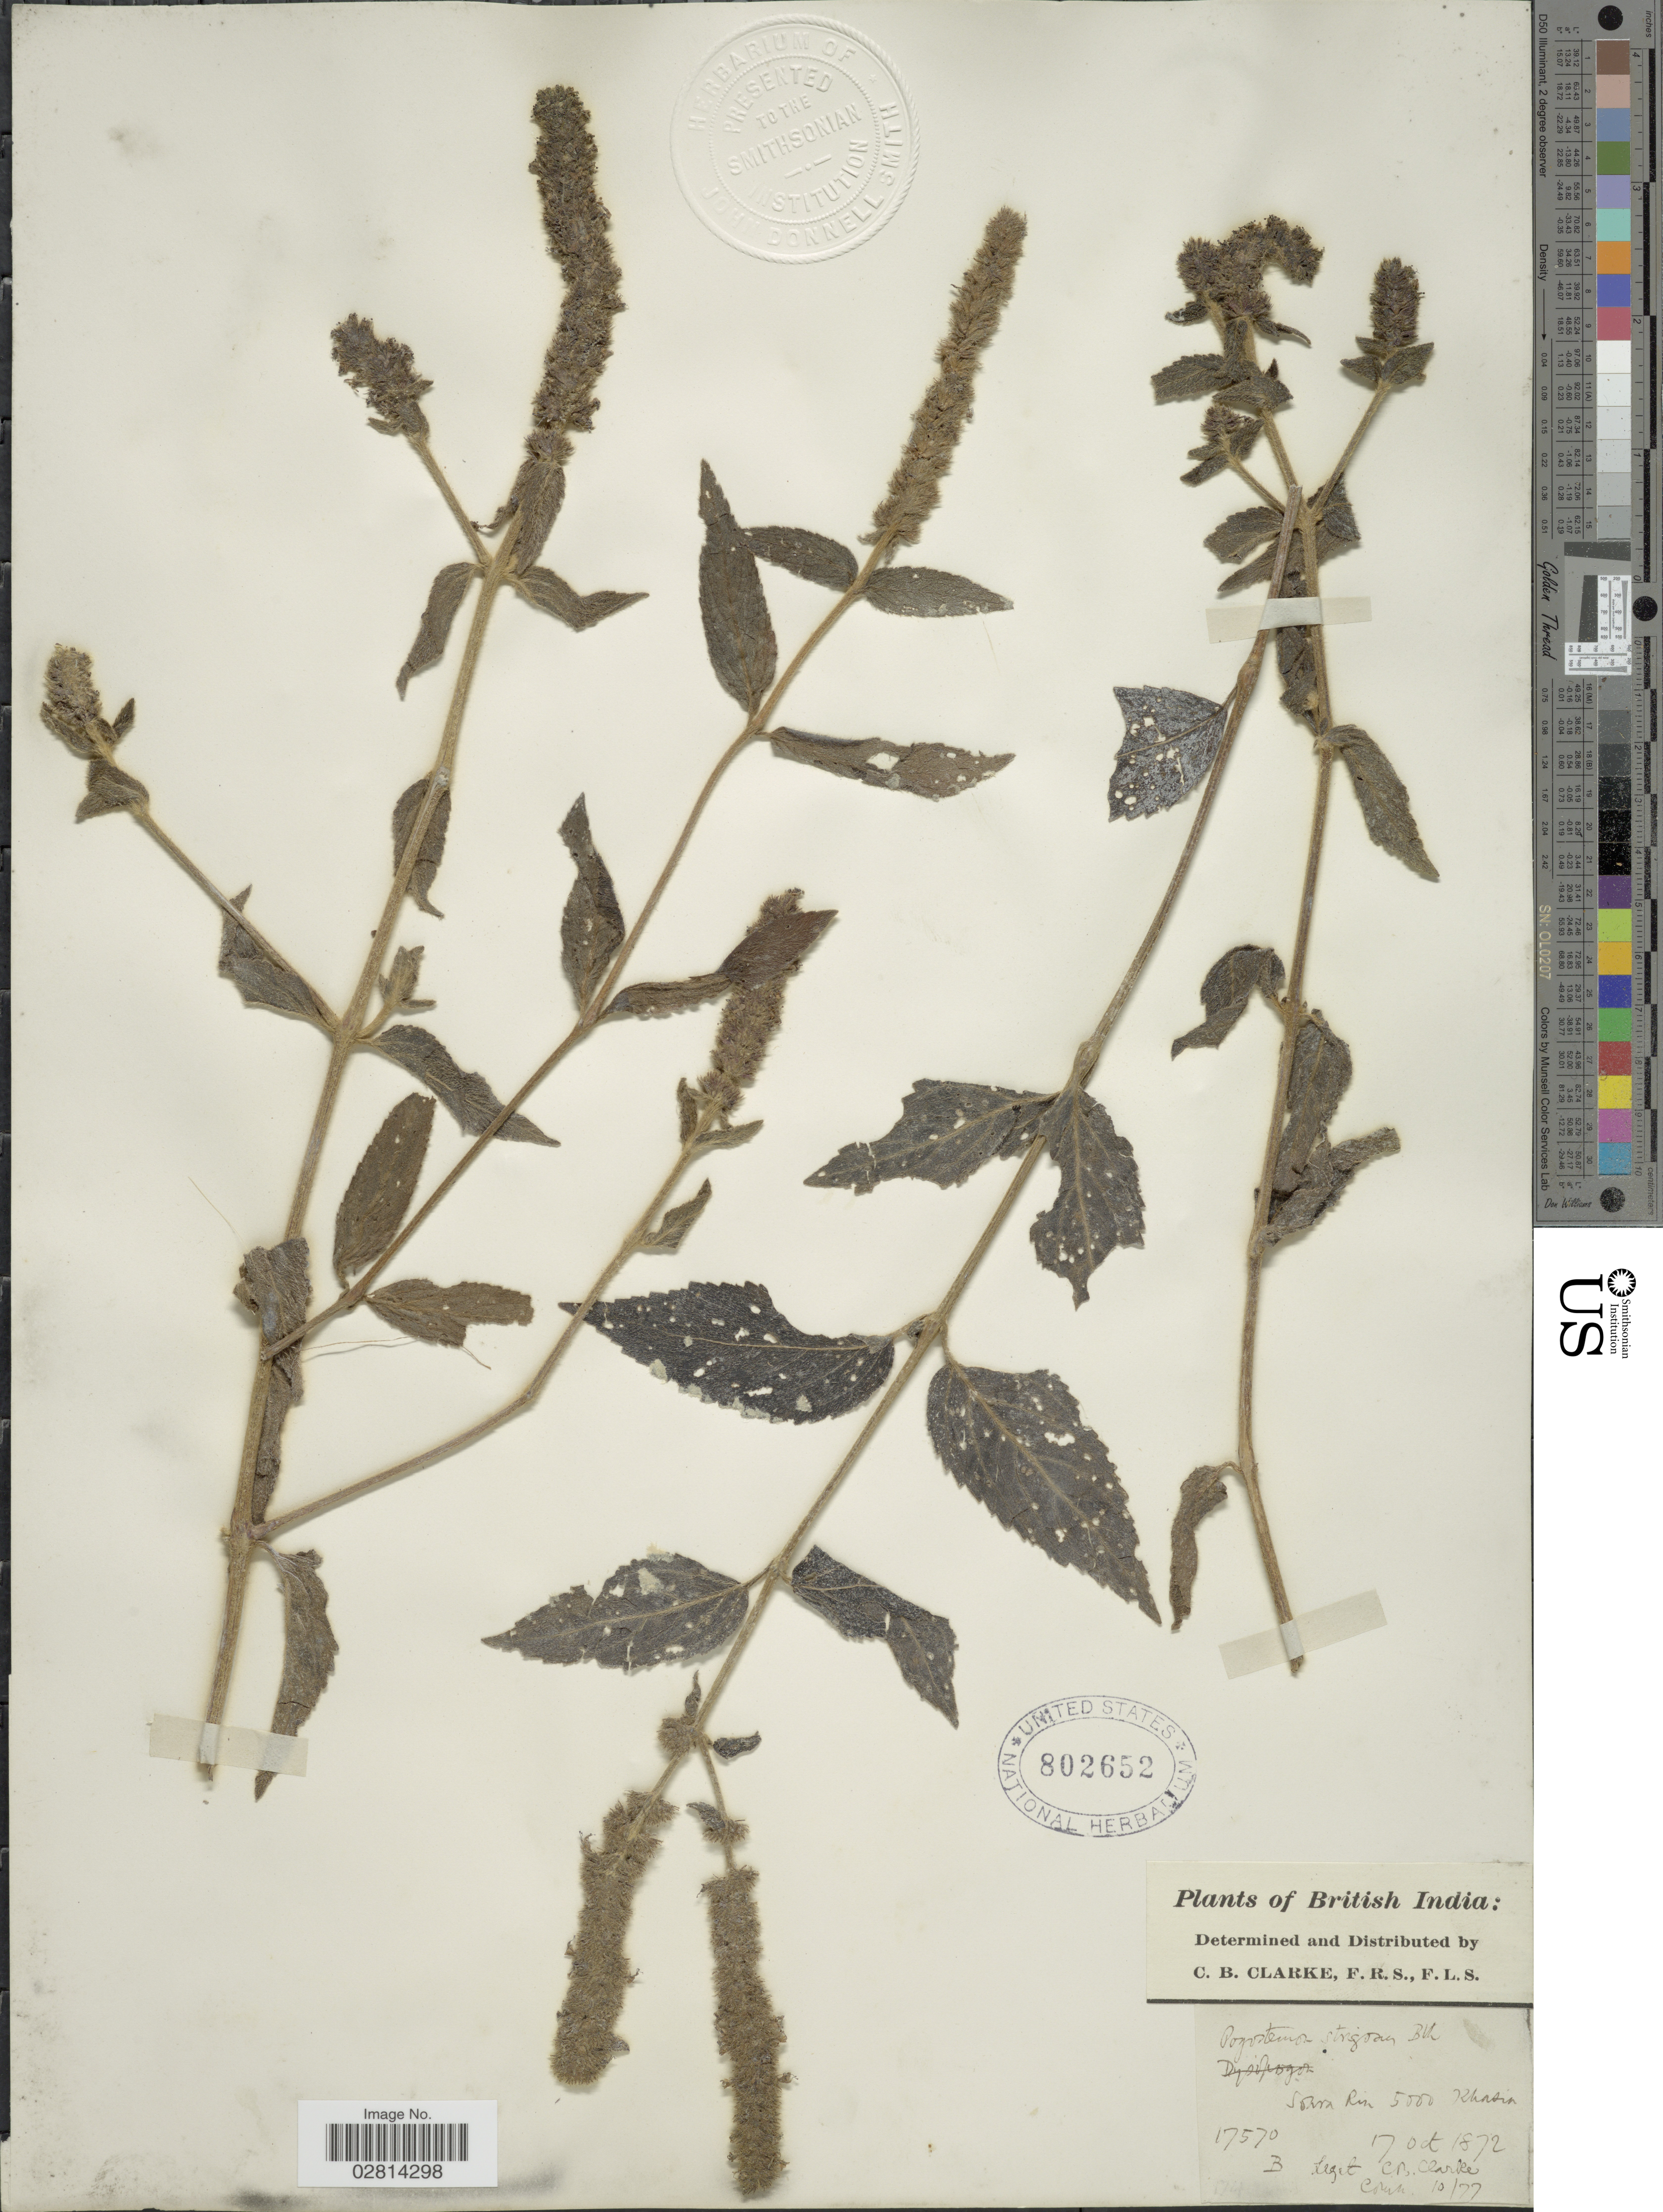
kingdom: Plantae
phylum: Tracheophyta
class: Magnoliopsida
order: Lamiales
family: Lamiaceae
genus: Pogostemon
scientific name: Pogostemon strigosus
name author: (Benth.) Benth.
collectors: C. B. Clarke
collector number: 17570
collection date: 1872-10-17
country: India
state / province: Meghalaya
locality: Sohra Rin. Khasia.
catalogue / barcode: US 802652